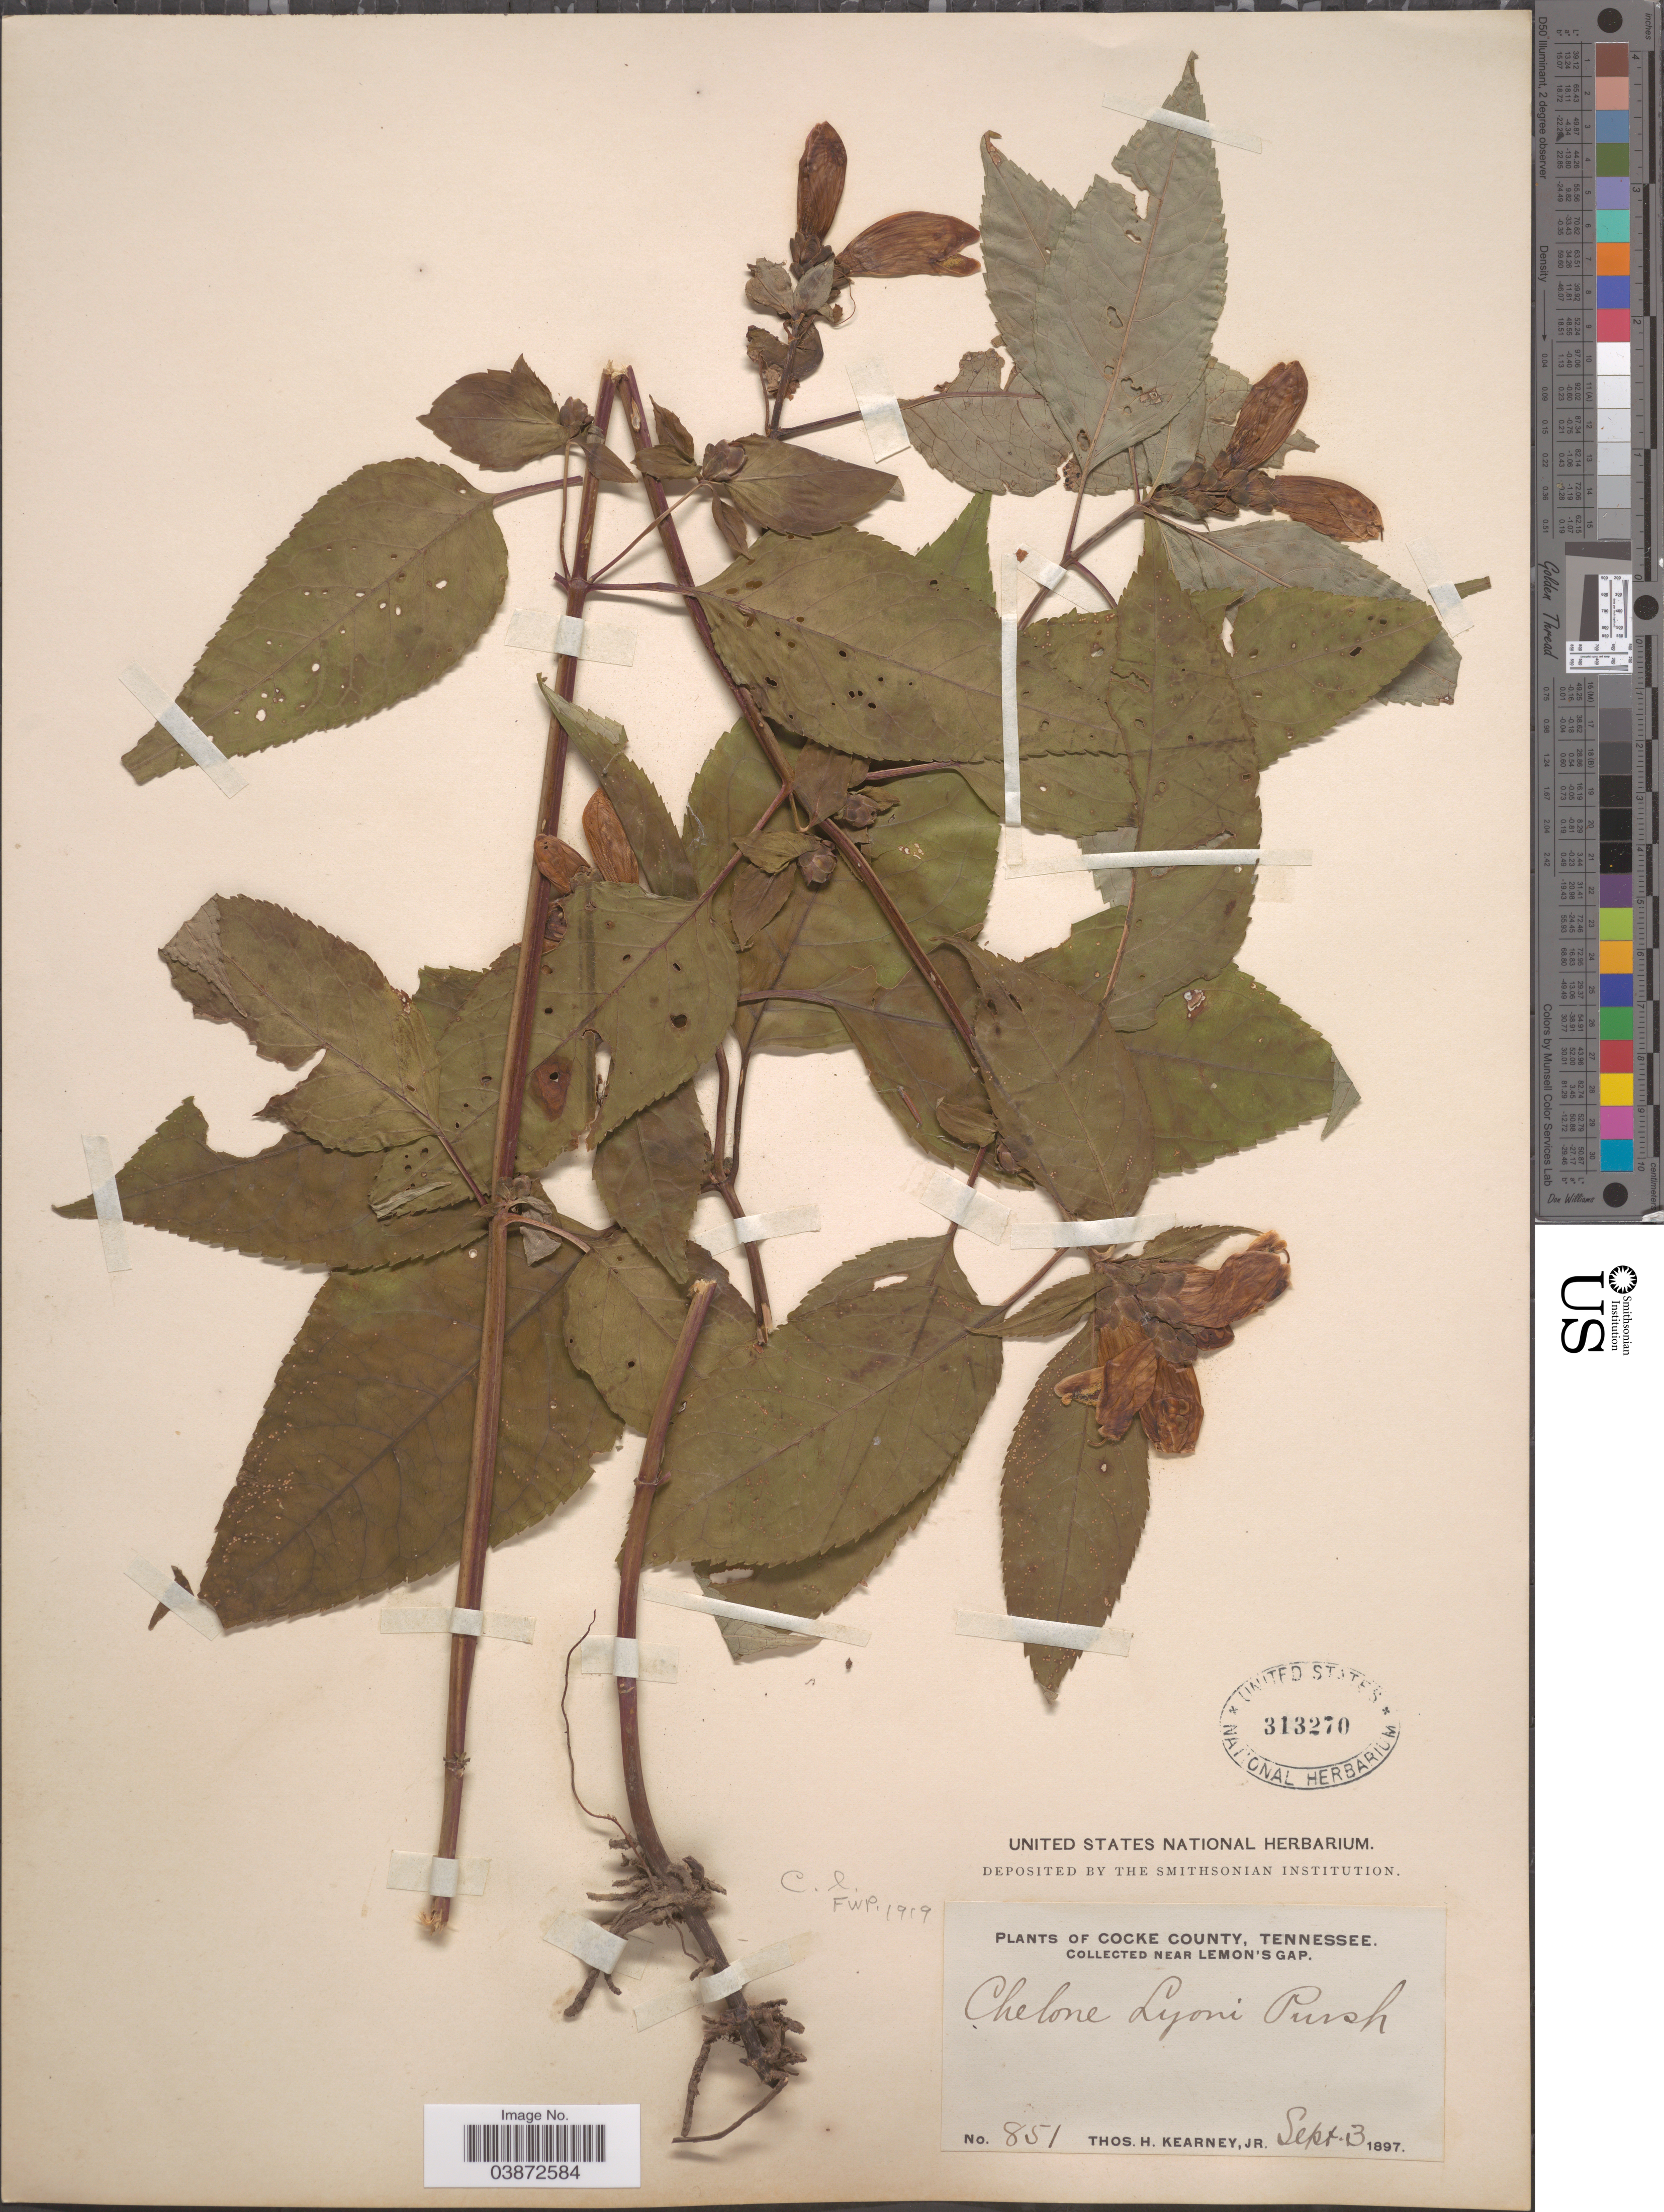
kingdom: Plantae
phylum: Tracheophyta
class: Magnoliopsida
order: Lamiales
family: Plantaginaceae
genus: Chelone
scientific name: Chelone lyonii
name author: Pursh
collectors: T. H. Kearney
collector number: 851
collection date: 1897-09-03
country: United States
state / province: Tennessee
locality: Cocke County. Near Lemon's Gap.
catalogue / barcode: US 313270